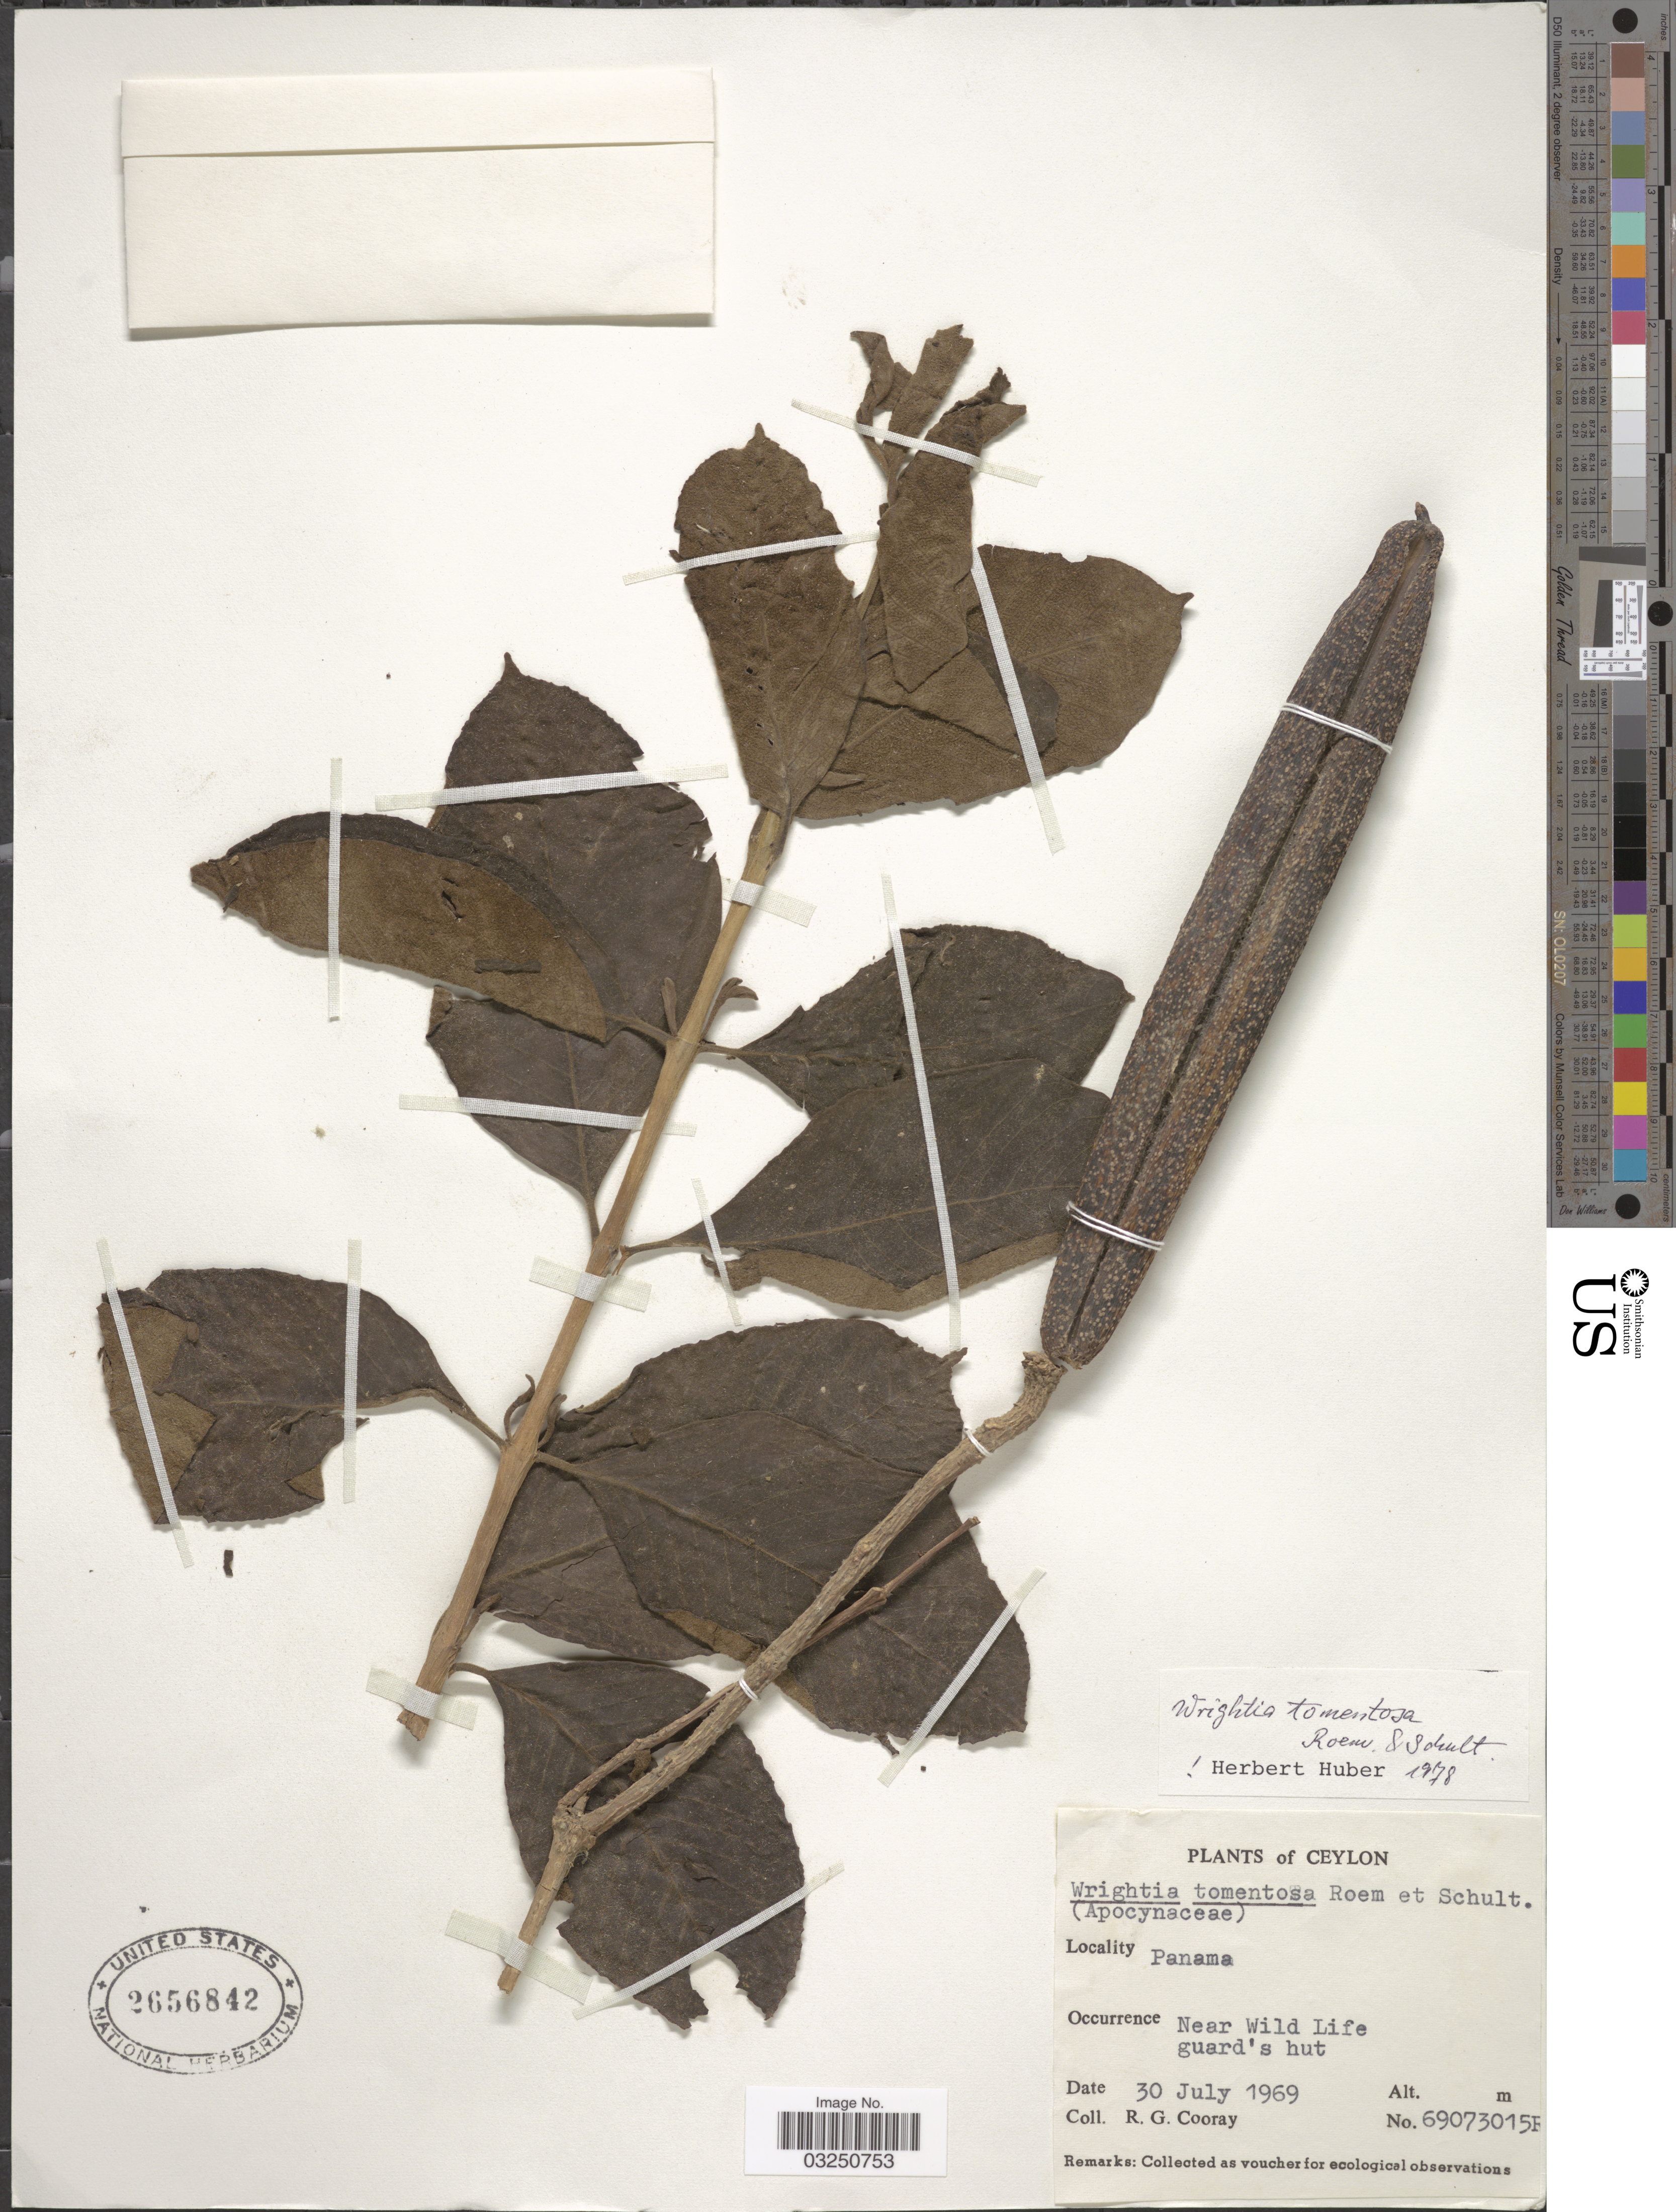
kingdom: Plantae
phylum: Tracheophyta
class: Magnoliopsida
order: Gentianales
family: Apocynaceae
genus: Wrightia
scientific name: Wrightia tomentosa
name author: Roem. & Schult.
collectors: R. Cooray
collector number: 69073015R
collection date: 1969-07-30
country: Sri Lanka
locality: Ceylon. Panama.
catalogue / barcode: US 2656842